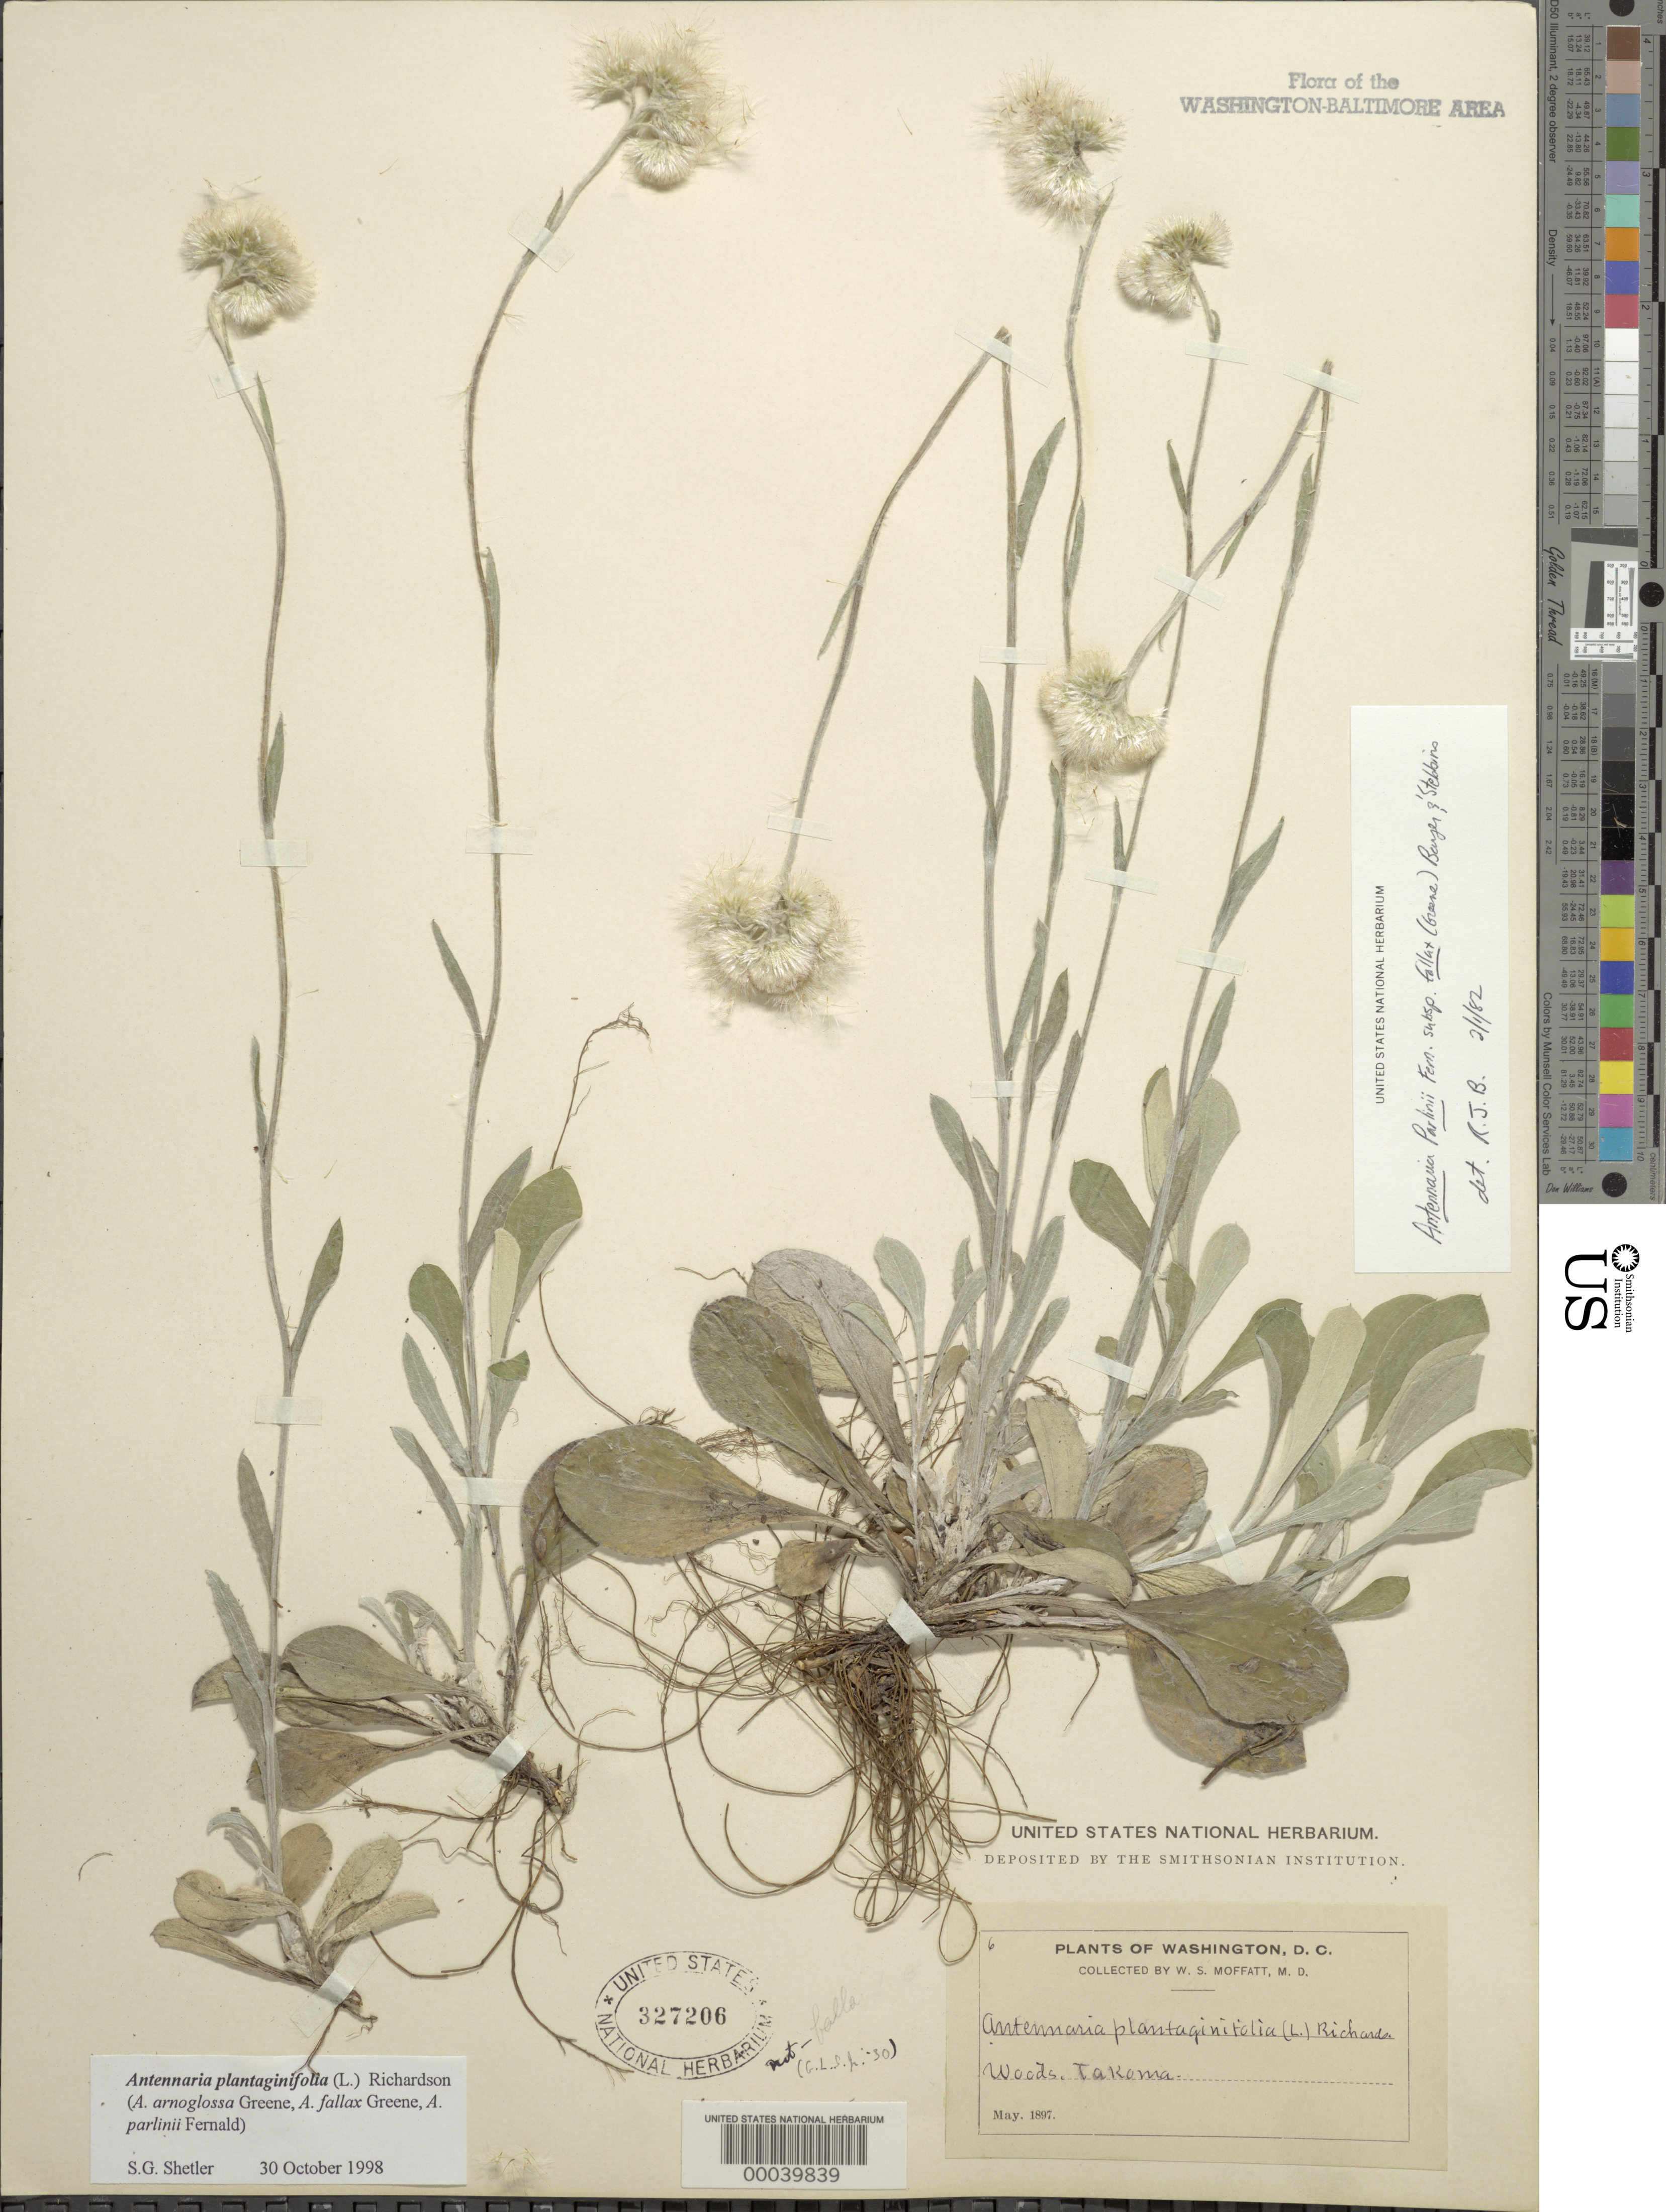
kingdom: Plantae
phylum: Tracheophyta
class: Magnoliopsida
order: Asterales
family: Asteraceae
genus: Antennaria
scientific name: Antennaria plantaginifolia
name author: (L.) Richardson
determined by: Bayer, R.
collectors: W. Moffatt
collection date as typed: May 1897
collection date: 1897-05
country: United States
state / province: District of Columbia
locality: Takoma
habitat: Woods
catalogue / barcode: US 327206